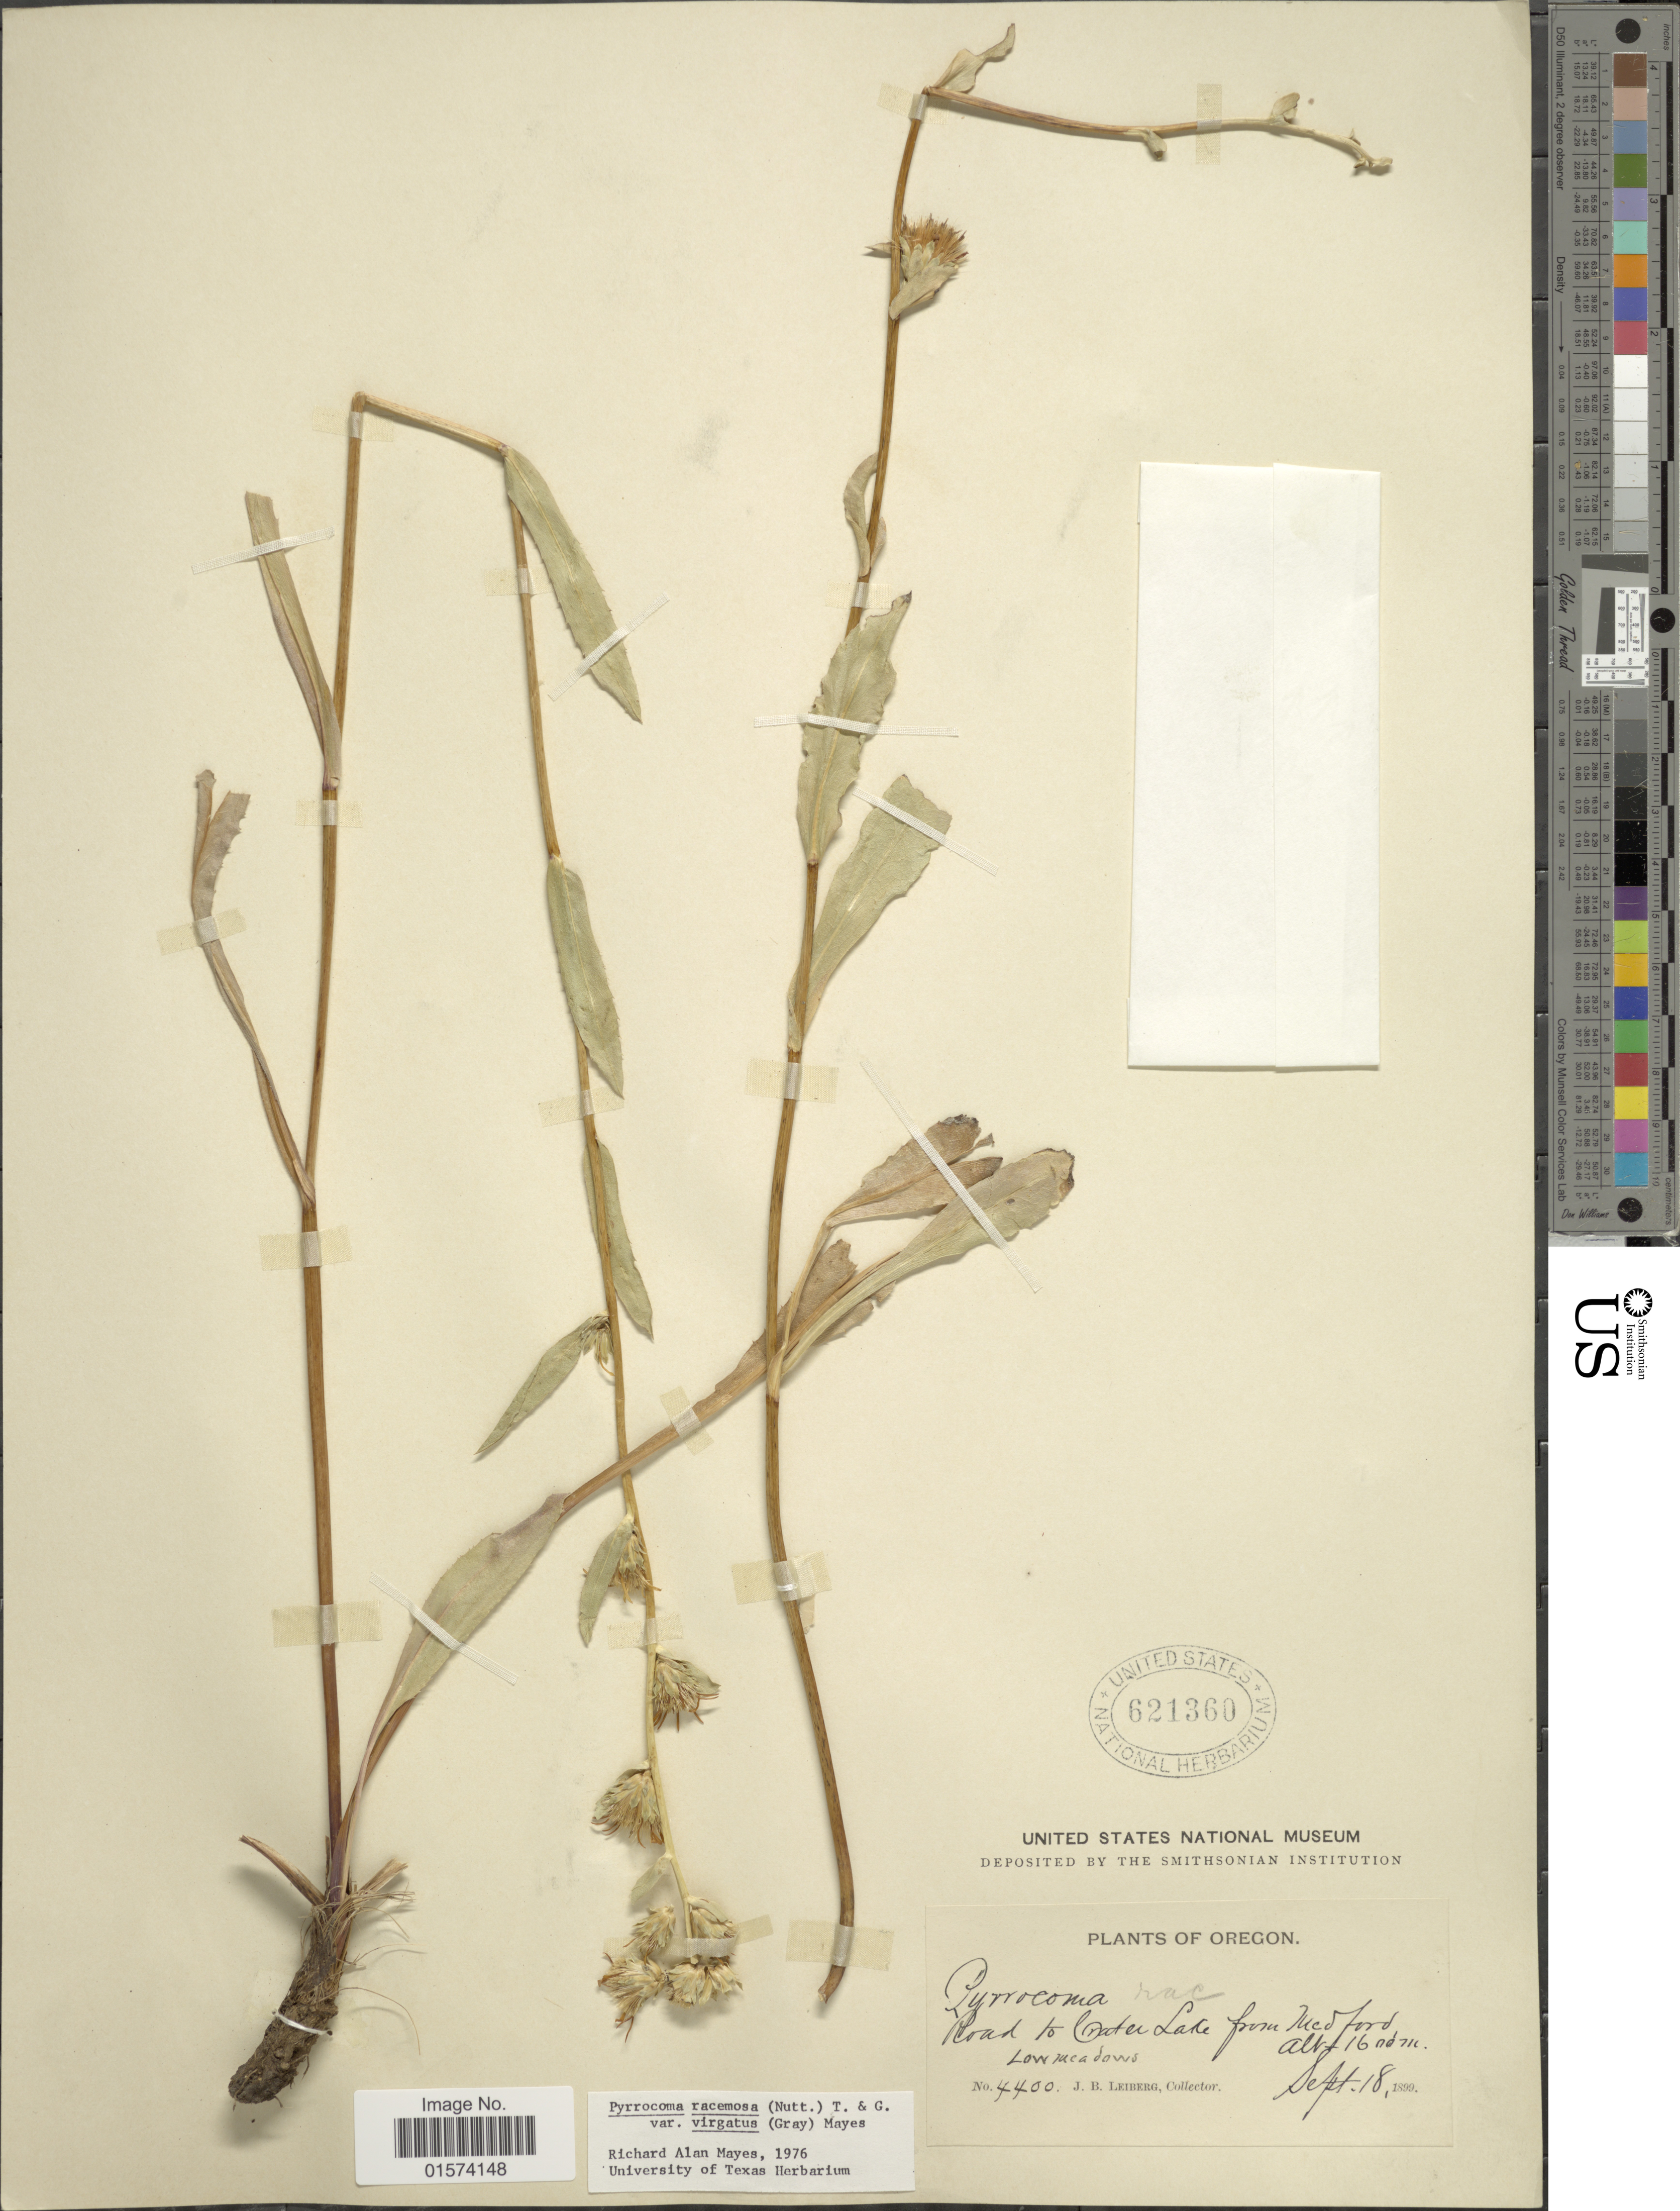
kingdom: Plantae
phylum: Tracheophyta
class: Magnoliopsida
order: Asterales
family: Asteraceae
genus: Pyrrocoma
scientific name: Pyrrocoma racemosa var. virgata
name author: Mayes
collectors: J. B. Leiberg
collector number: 4400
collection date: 1899-09-18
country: United States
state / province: Oregon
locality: Road to Crater Lake from Medford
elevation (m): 1600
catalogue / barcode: US 621360